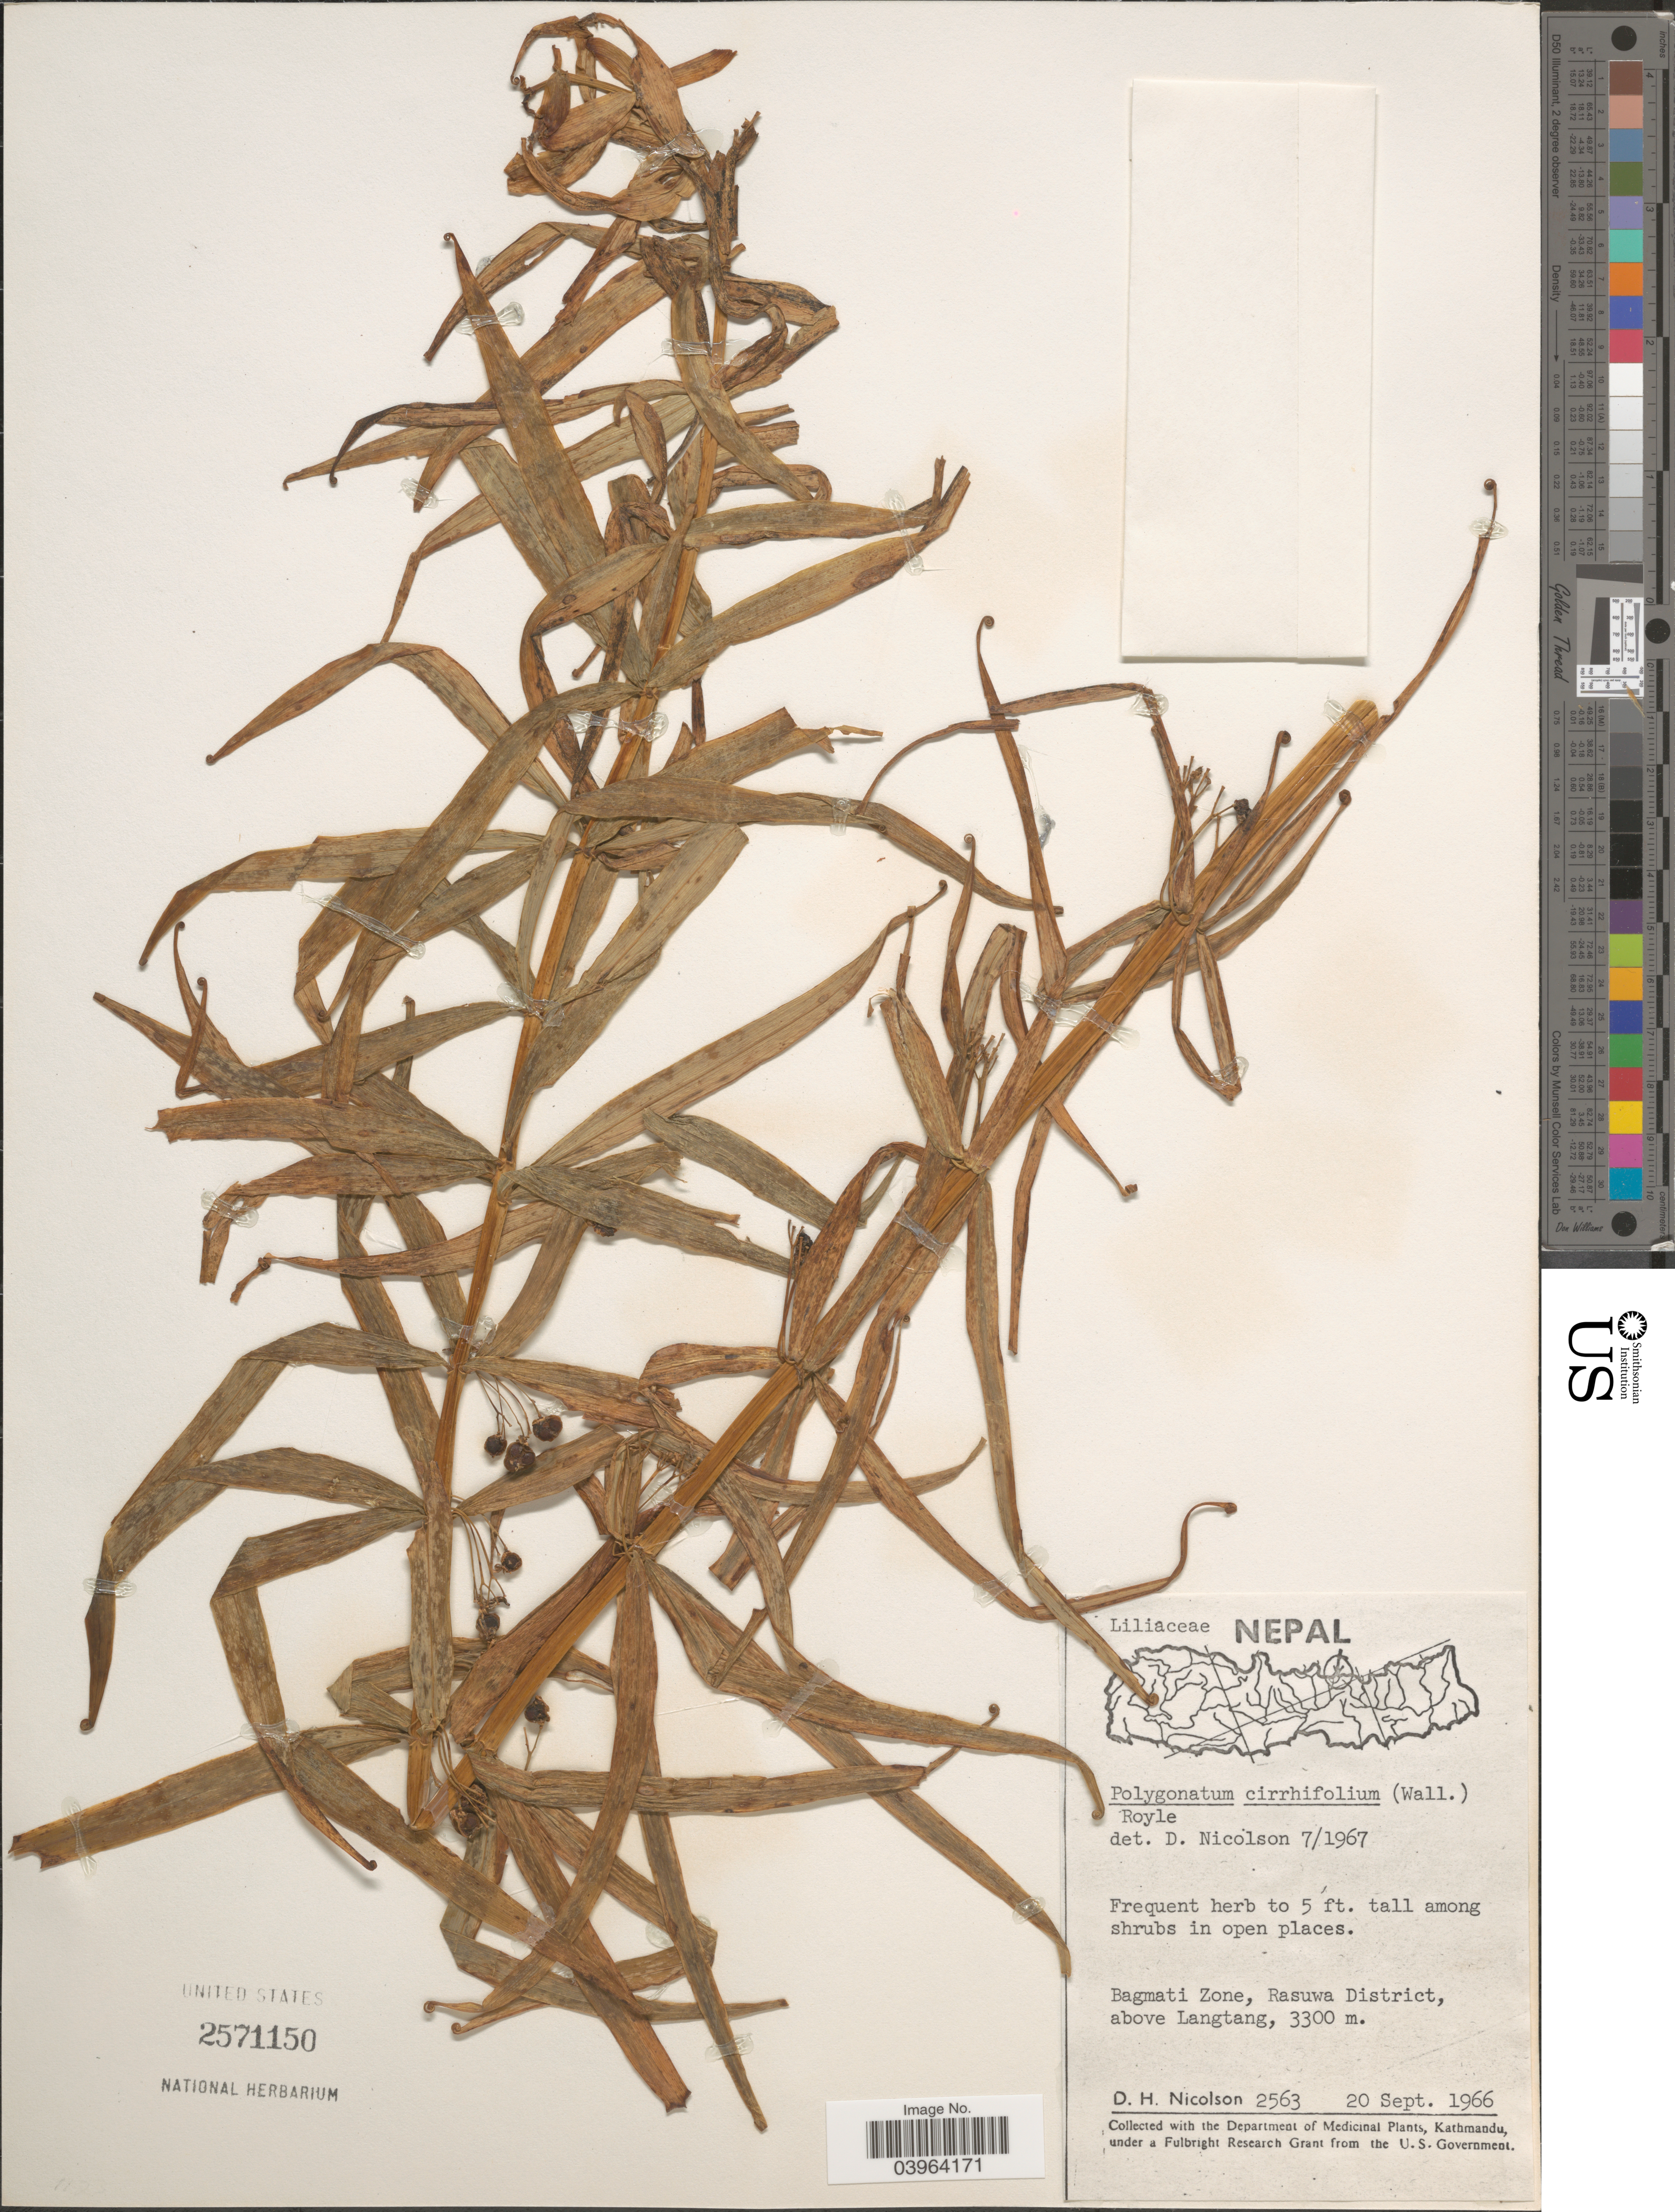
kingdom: Plantae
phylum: Tracheophyta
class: Liliopsida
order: Asparagales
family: Asparagaceae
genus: Polygonatum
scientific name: Polygonatum cirrhifolium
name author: (Wall.) Royle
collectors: D. H. Nicolson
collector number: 2563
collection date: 1966-09-20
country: Nepal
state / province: Bagmati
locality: Bagmati Zone, Rasuwa District, above Langtang.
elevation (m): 3300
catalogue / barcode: US 2571150